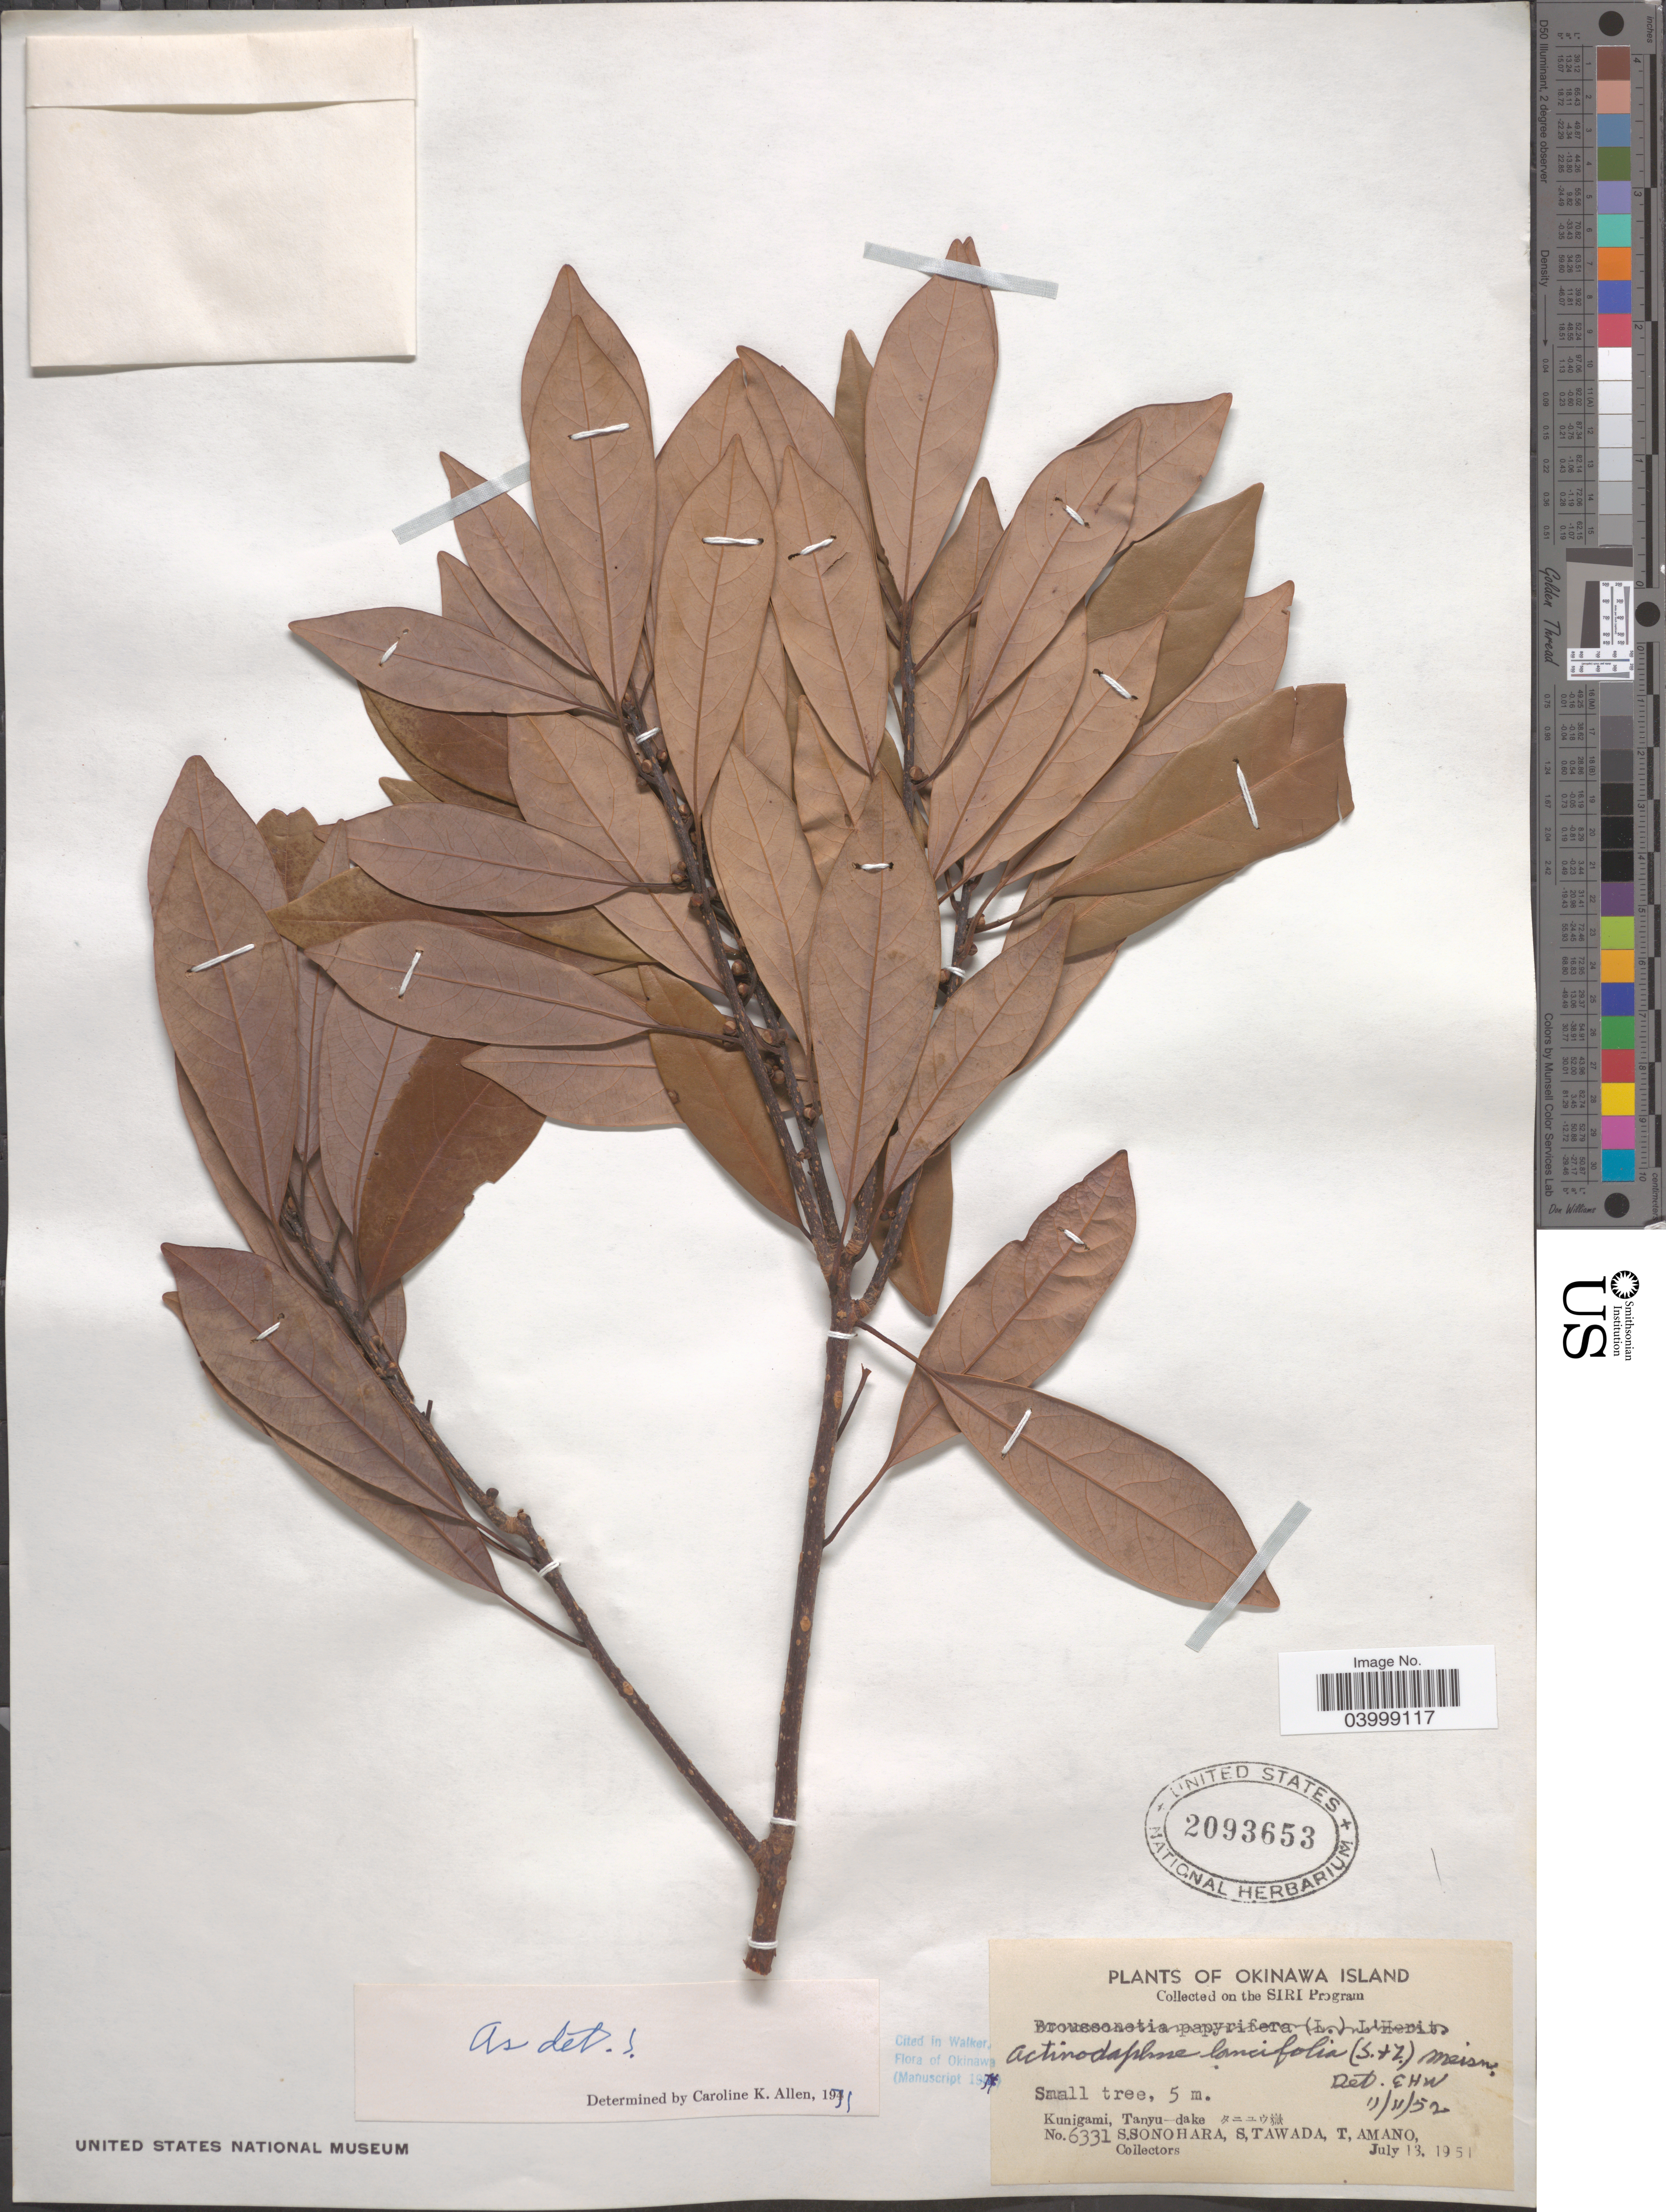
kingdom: Plantae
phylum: Tracheophyta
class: Magnoliopsida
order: Laurales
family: Lauraceae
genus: Actinodaphne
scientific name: Actinodaphne lancifolia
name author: (Blume) Meisn.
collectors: S. Sonohara, S. Tawada & T. Amano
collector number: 6331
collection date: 1951-07-13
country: Japan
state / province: Okinawa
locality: Okinawa Island. Kunigami, Tanyu-dake X.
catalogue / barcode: US 2093653